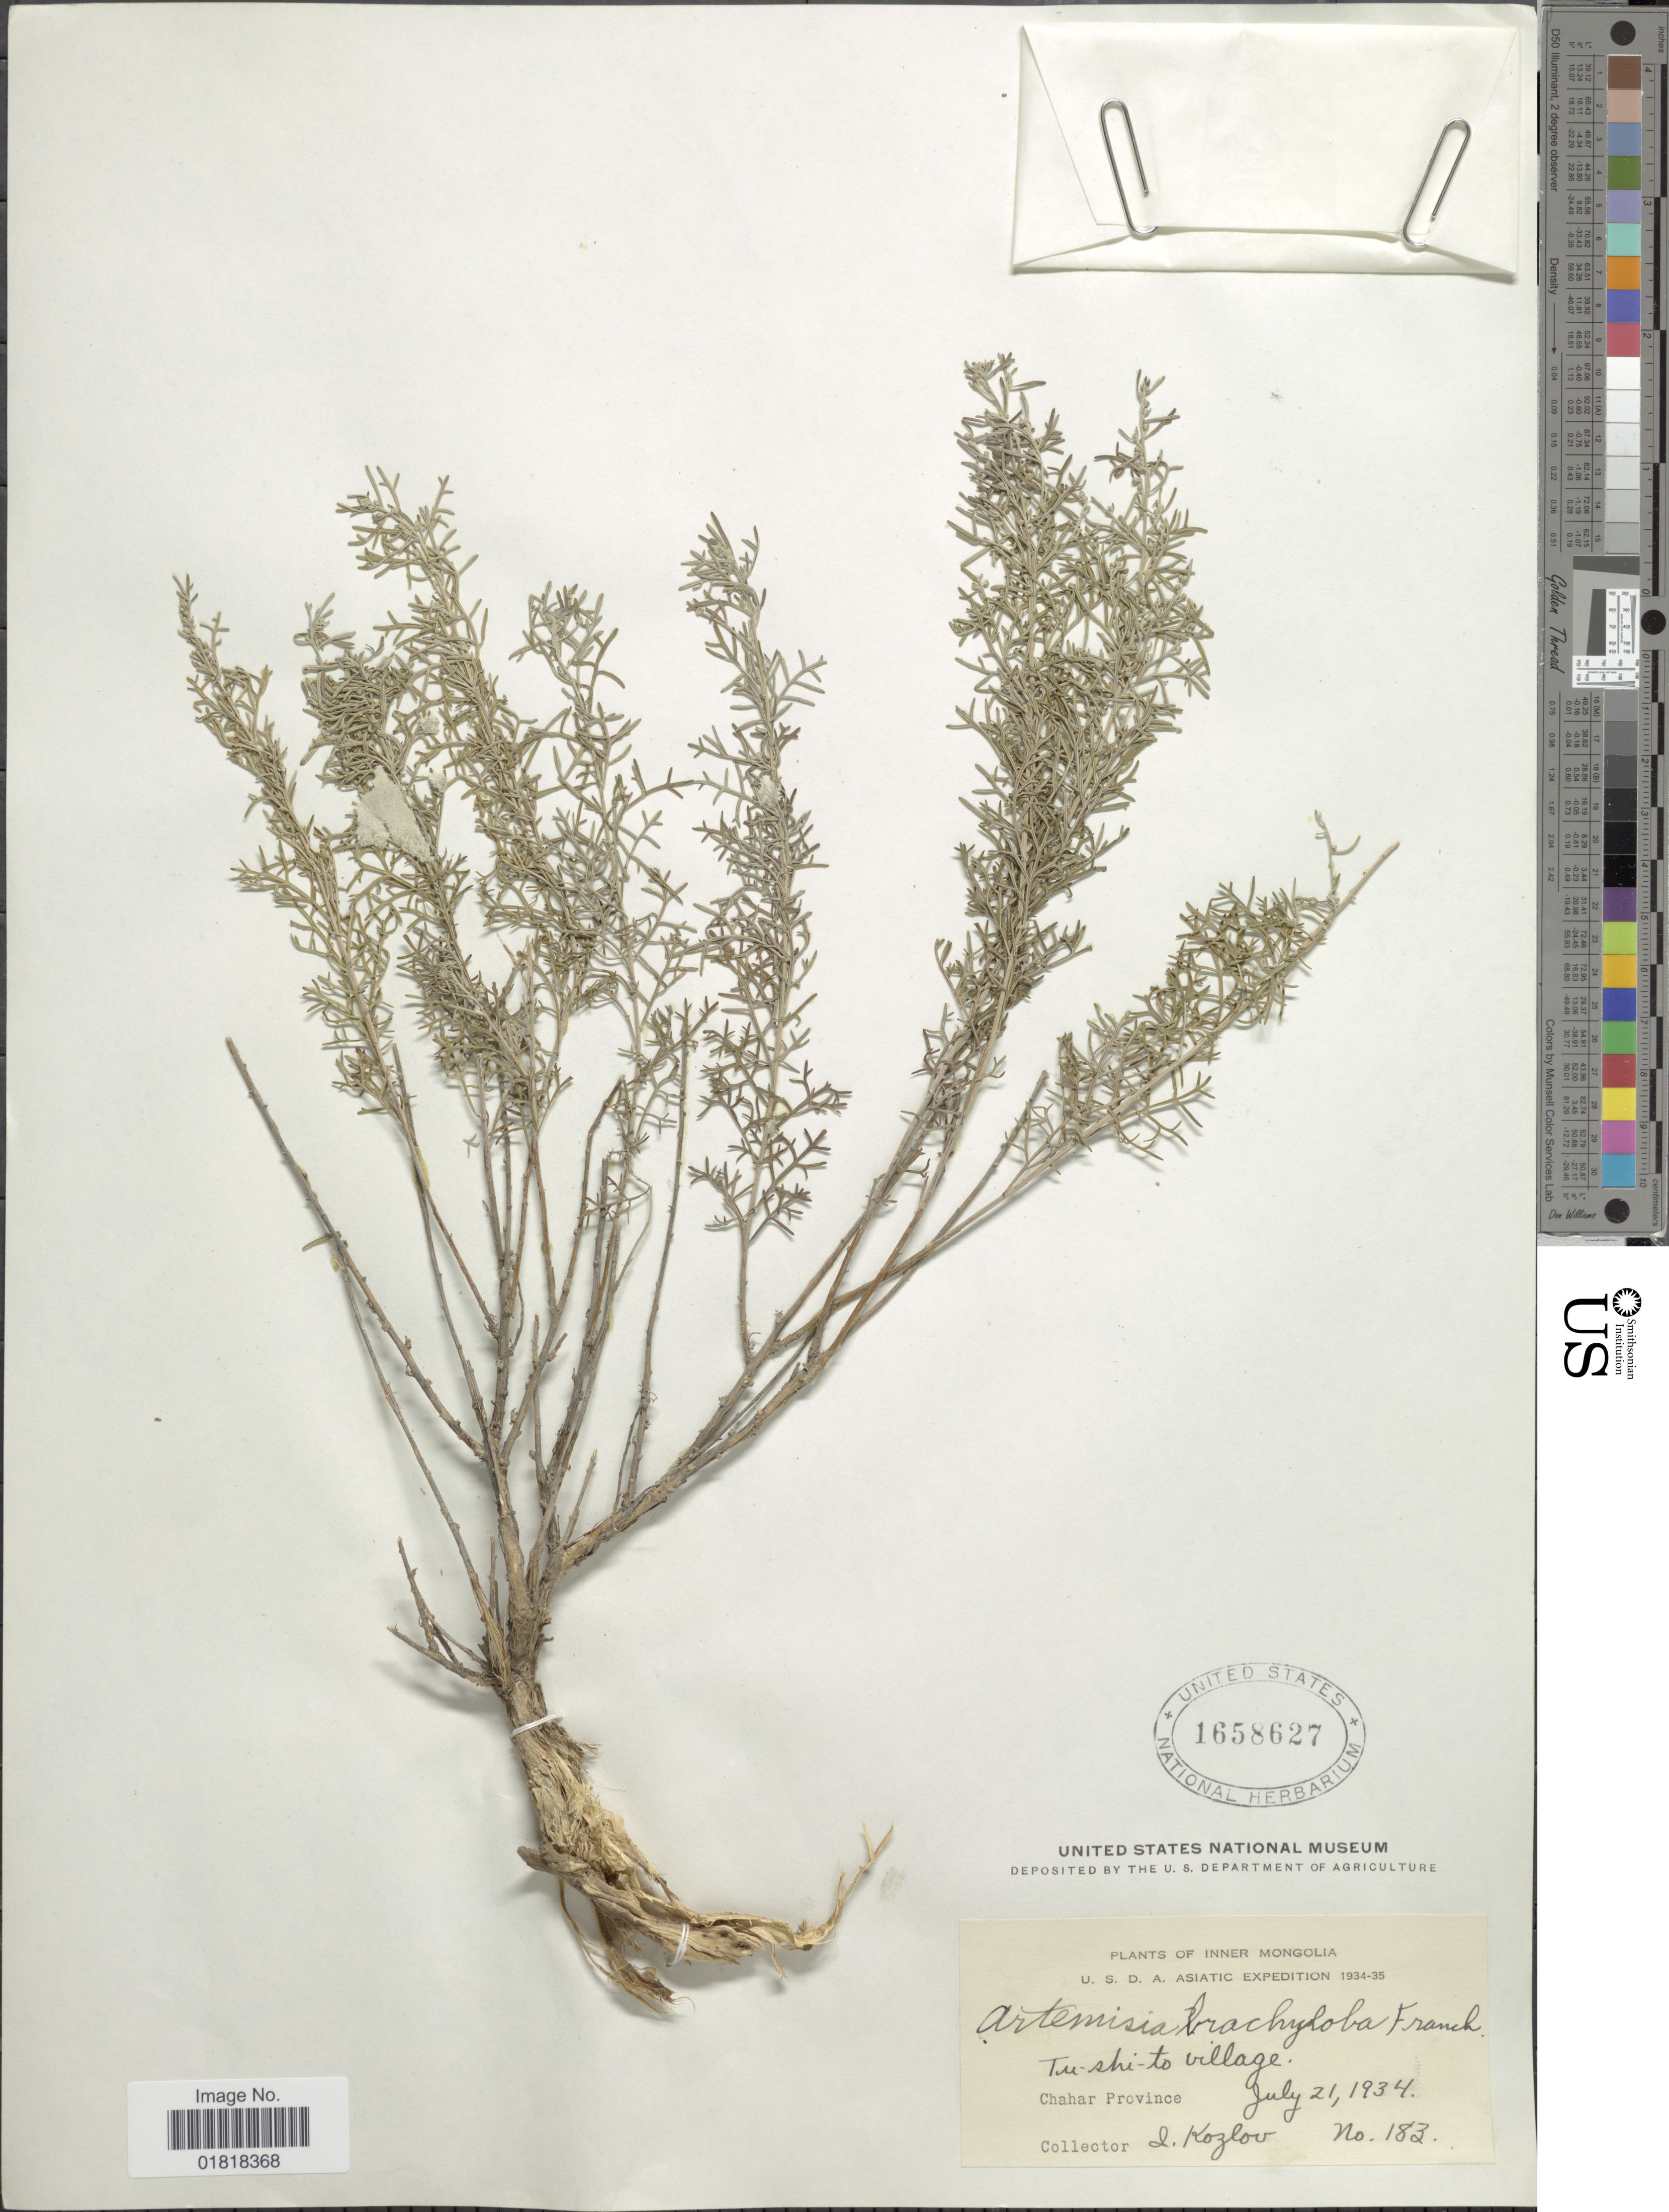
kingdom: Plantae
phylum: Tracheophyta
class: Magnoliopsida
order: Asterales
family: Asteraceae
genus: Artemisia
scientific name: Artemisia brachyloba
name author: Franch.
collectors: I. Kozlov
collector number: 183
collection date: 1934-07-21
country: China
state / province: Nei Monggol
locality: Inner Mongolia, Tu-shi-to village, Chahar Province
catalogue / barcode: US 1658627